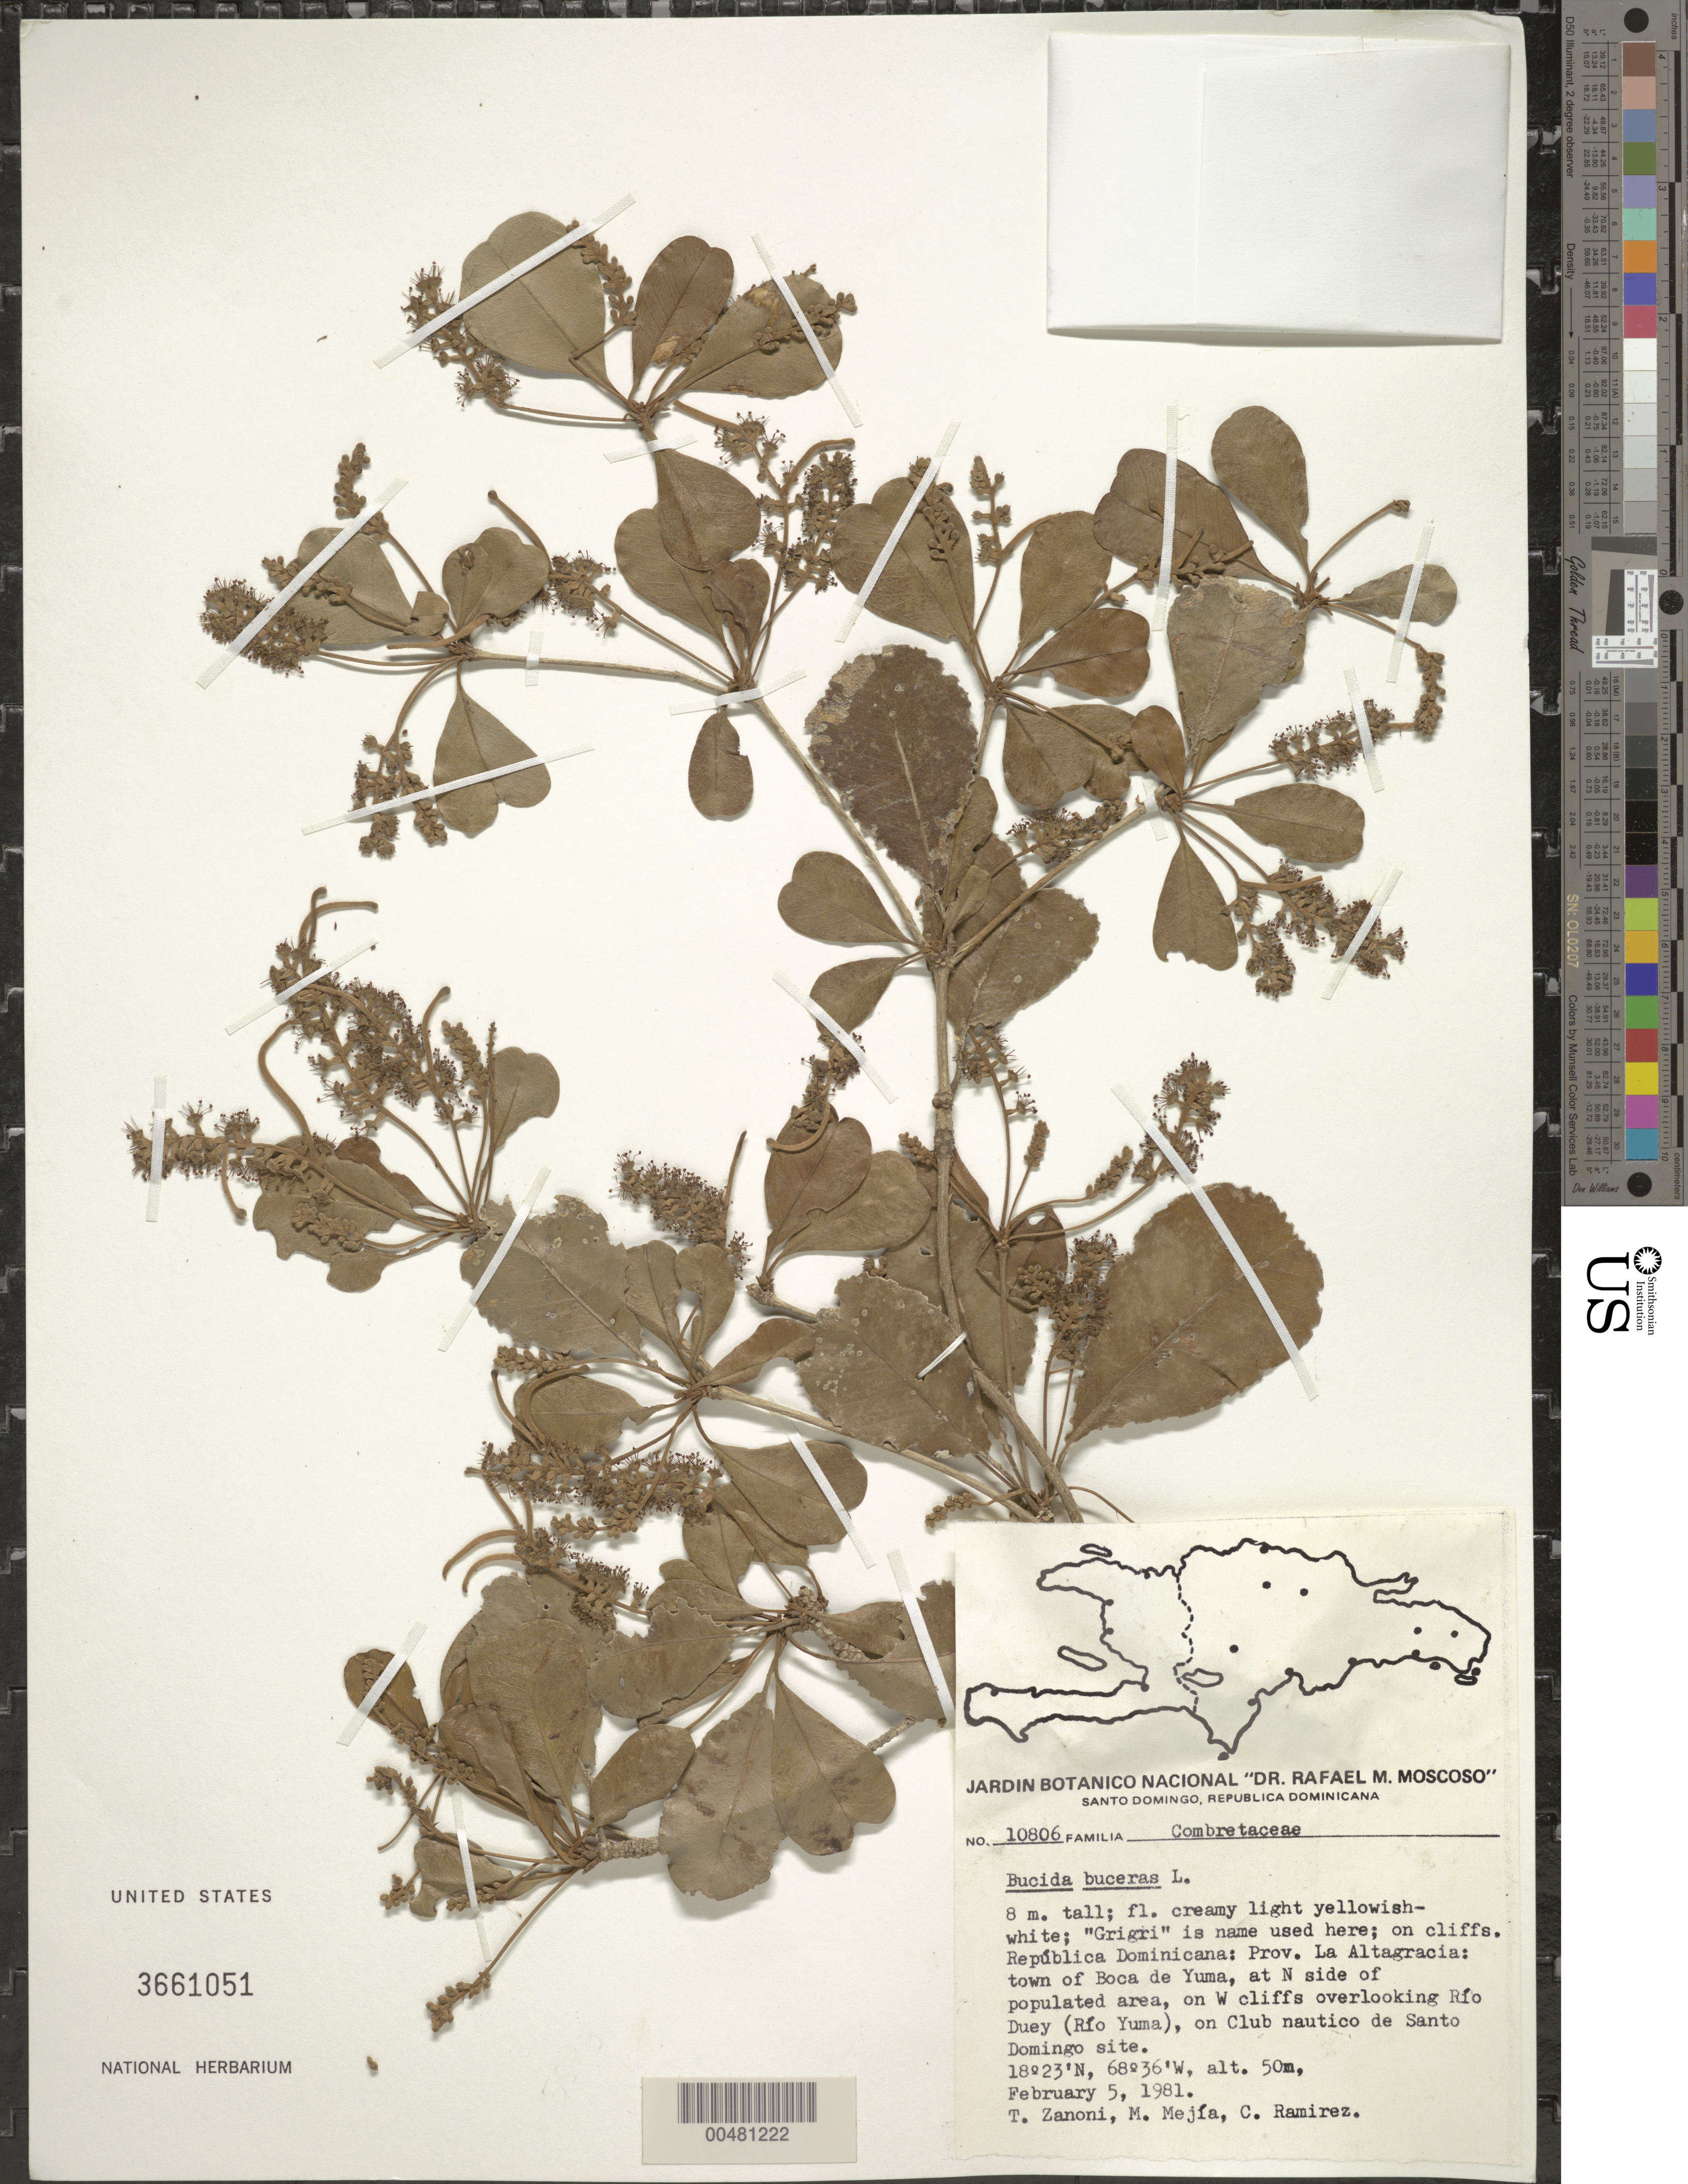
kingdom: Plantae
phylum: Tracheophyta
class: Magnoliopsida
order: Myrtales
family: Combretaceae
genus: Terminalia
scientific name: Terminalia buceras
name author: (L.) C. Wright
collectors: T. A. Zanoni, M. Mejia & C. Ramirez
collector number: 10806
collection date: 1981-02-05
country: Dominican Republic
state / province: La Altagracia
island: Hispaniola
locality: Boca de Yuma, at N side of populated area, on W cliffs overlooking Río Duey (Río Yuma), on Club Nautico de Santo Domingo site.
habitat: On cliffs.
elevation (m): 50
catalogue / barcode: US 3661051